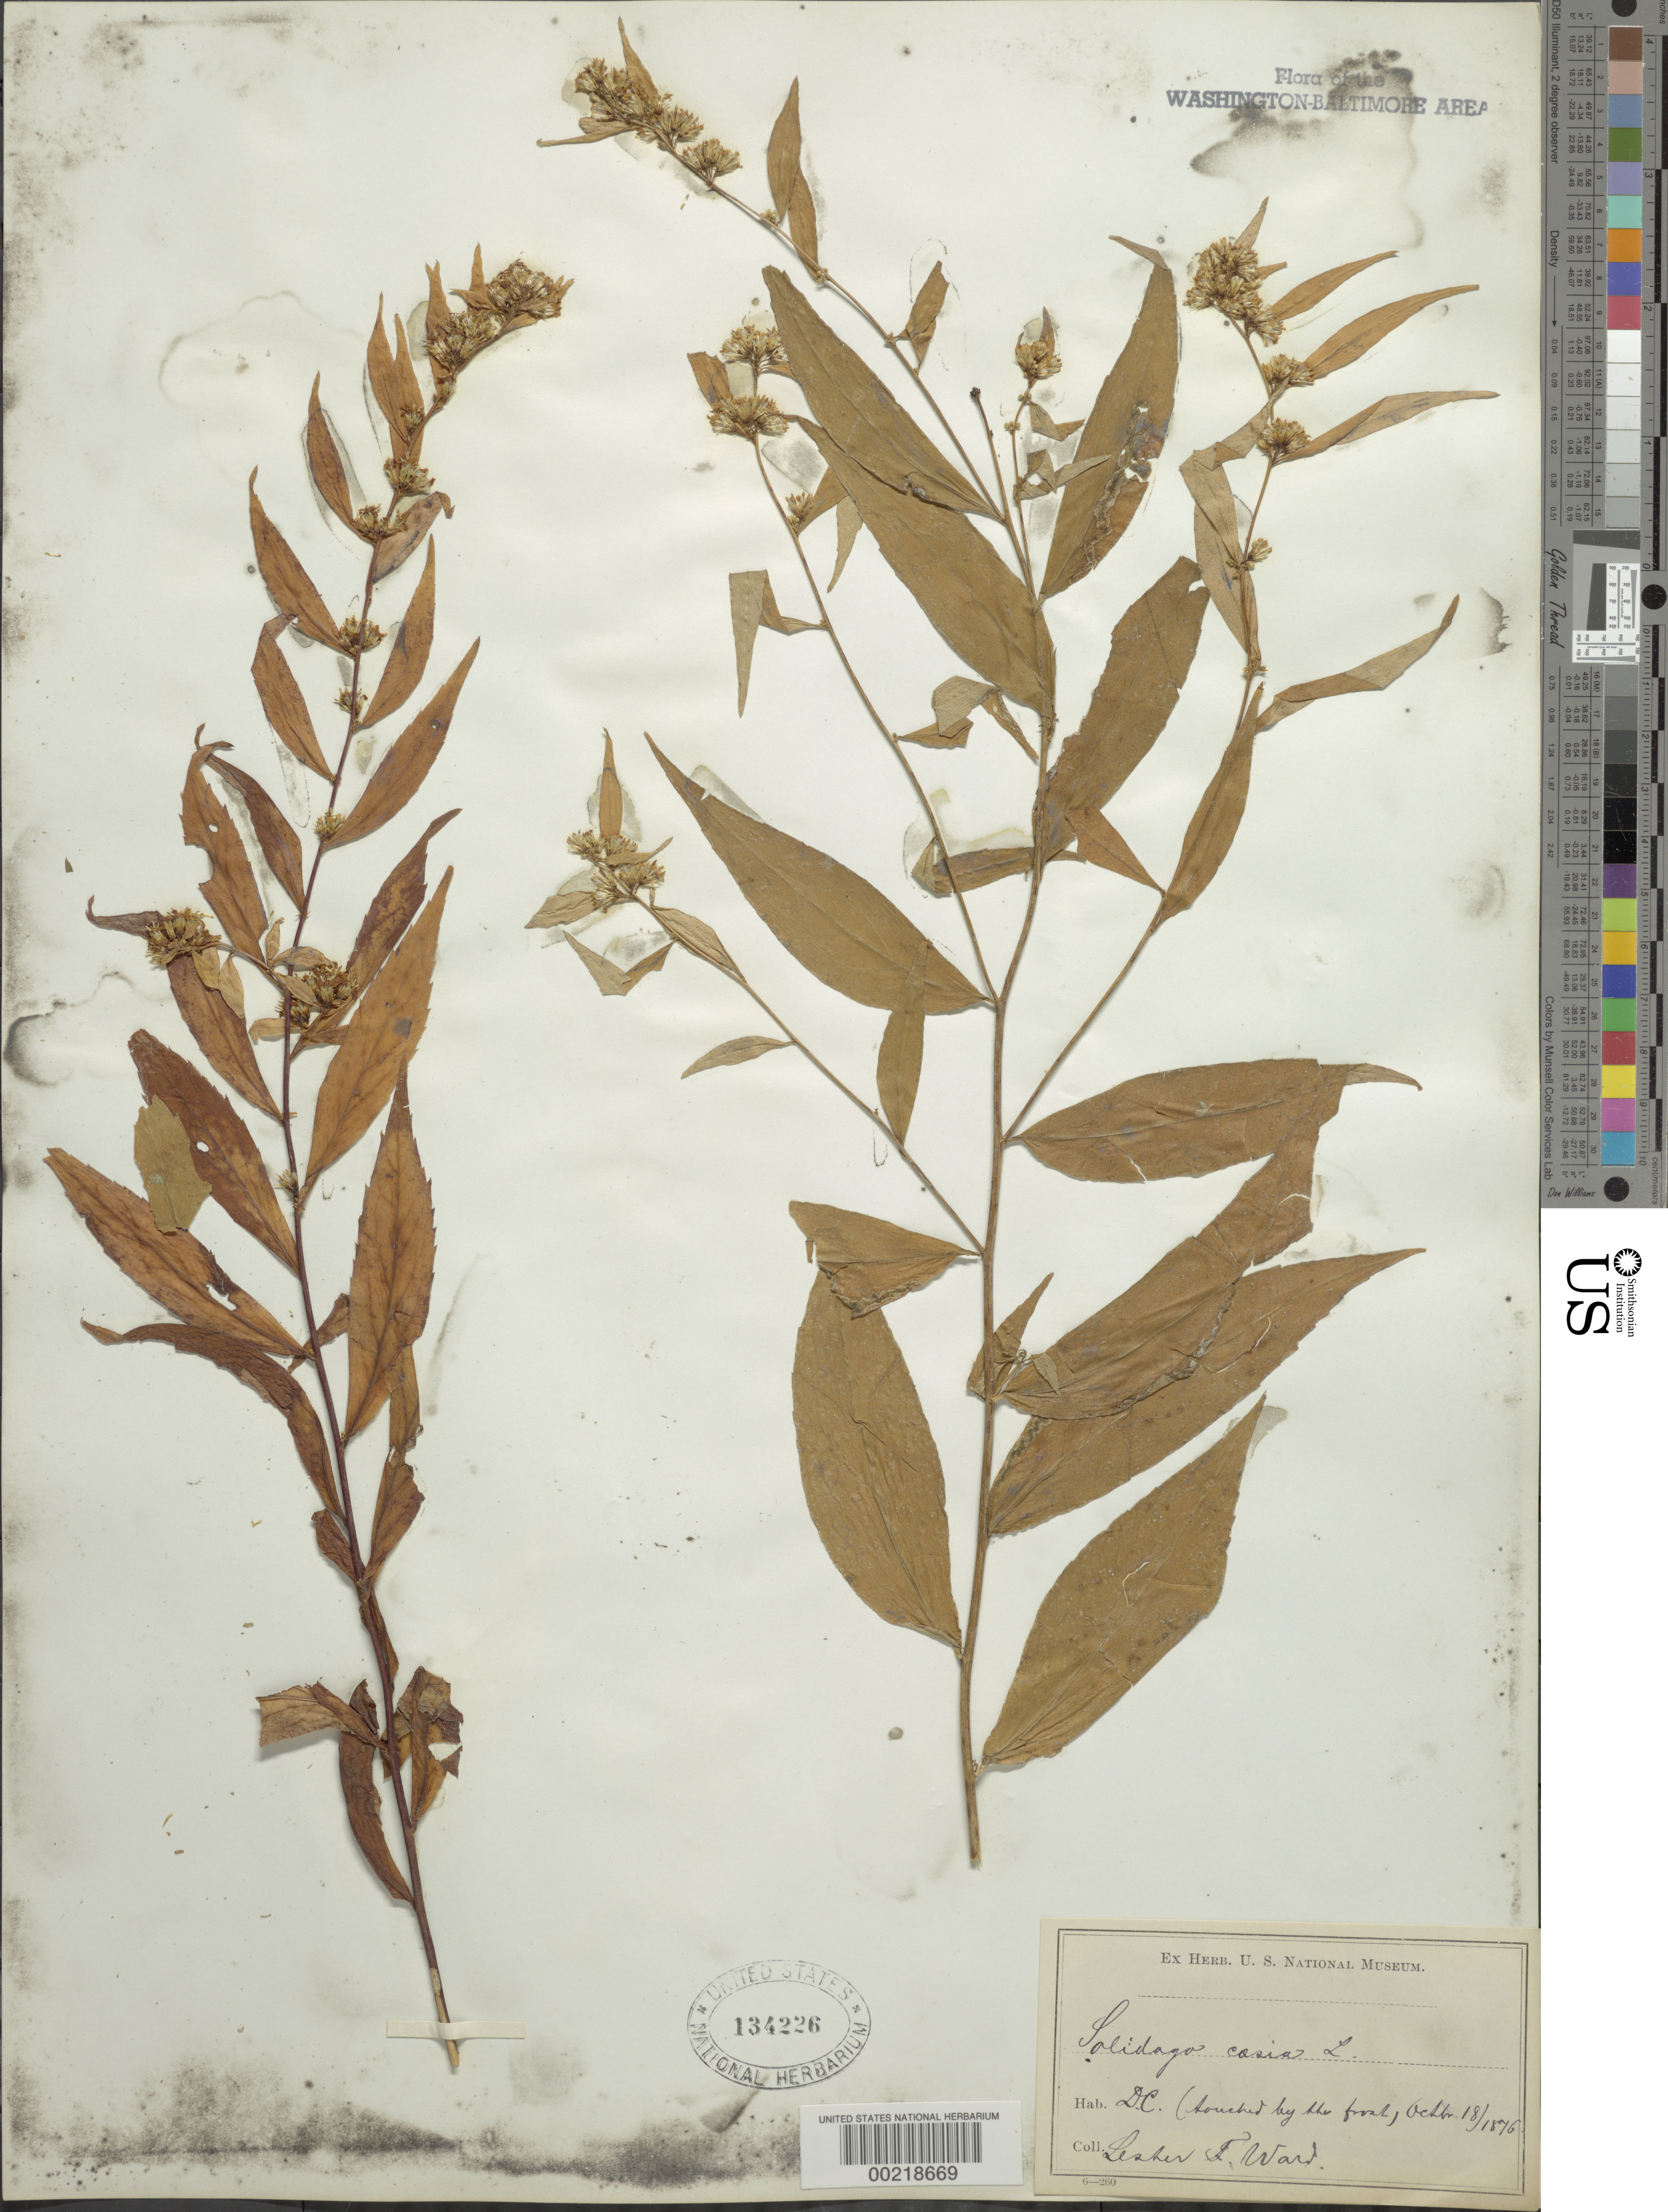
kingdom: Plantae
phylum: Tracheophyta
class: Magnoliopsida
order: Asterales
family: Asteraceae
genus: Solidago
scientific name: Solidago caesia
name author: L.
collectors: L. F. Ward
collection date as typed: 18 Oct 1876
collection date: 1876-10-18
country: United States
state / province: District of Columbia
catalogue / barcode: US 134226